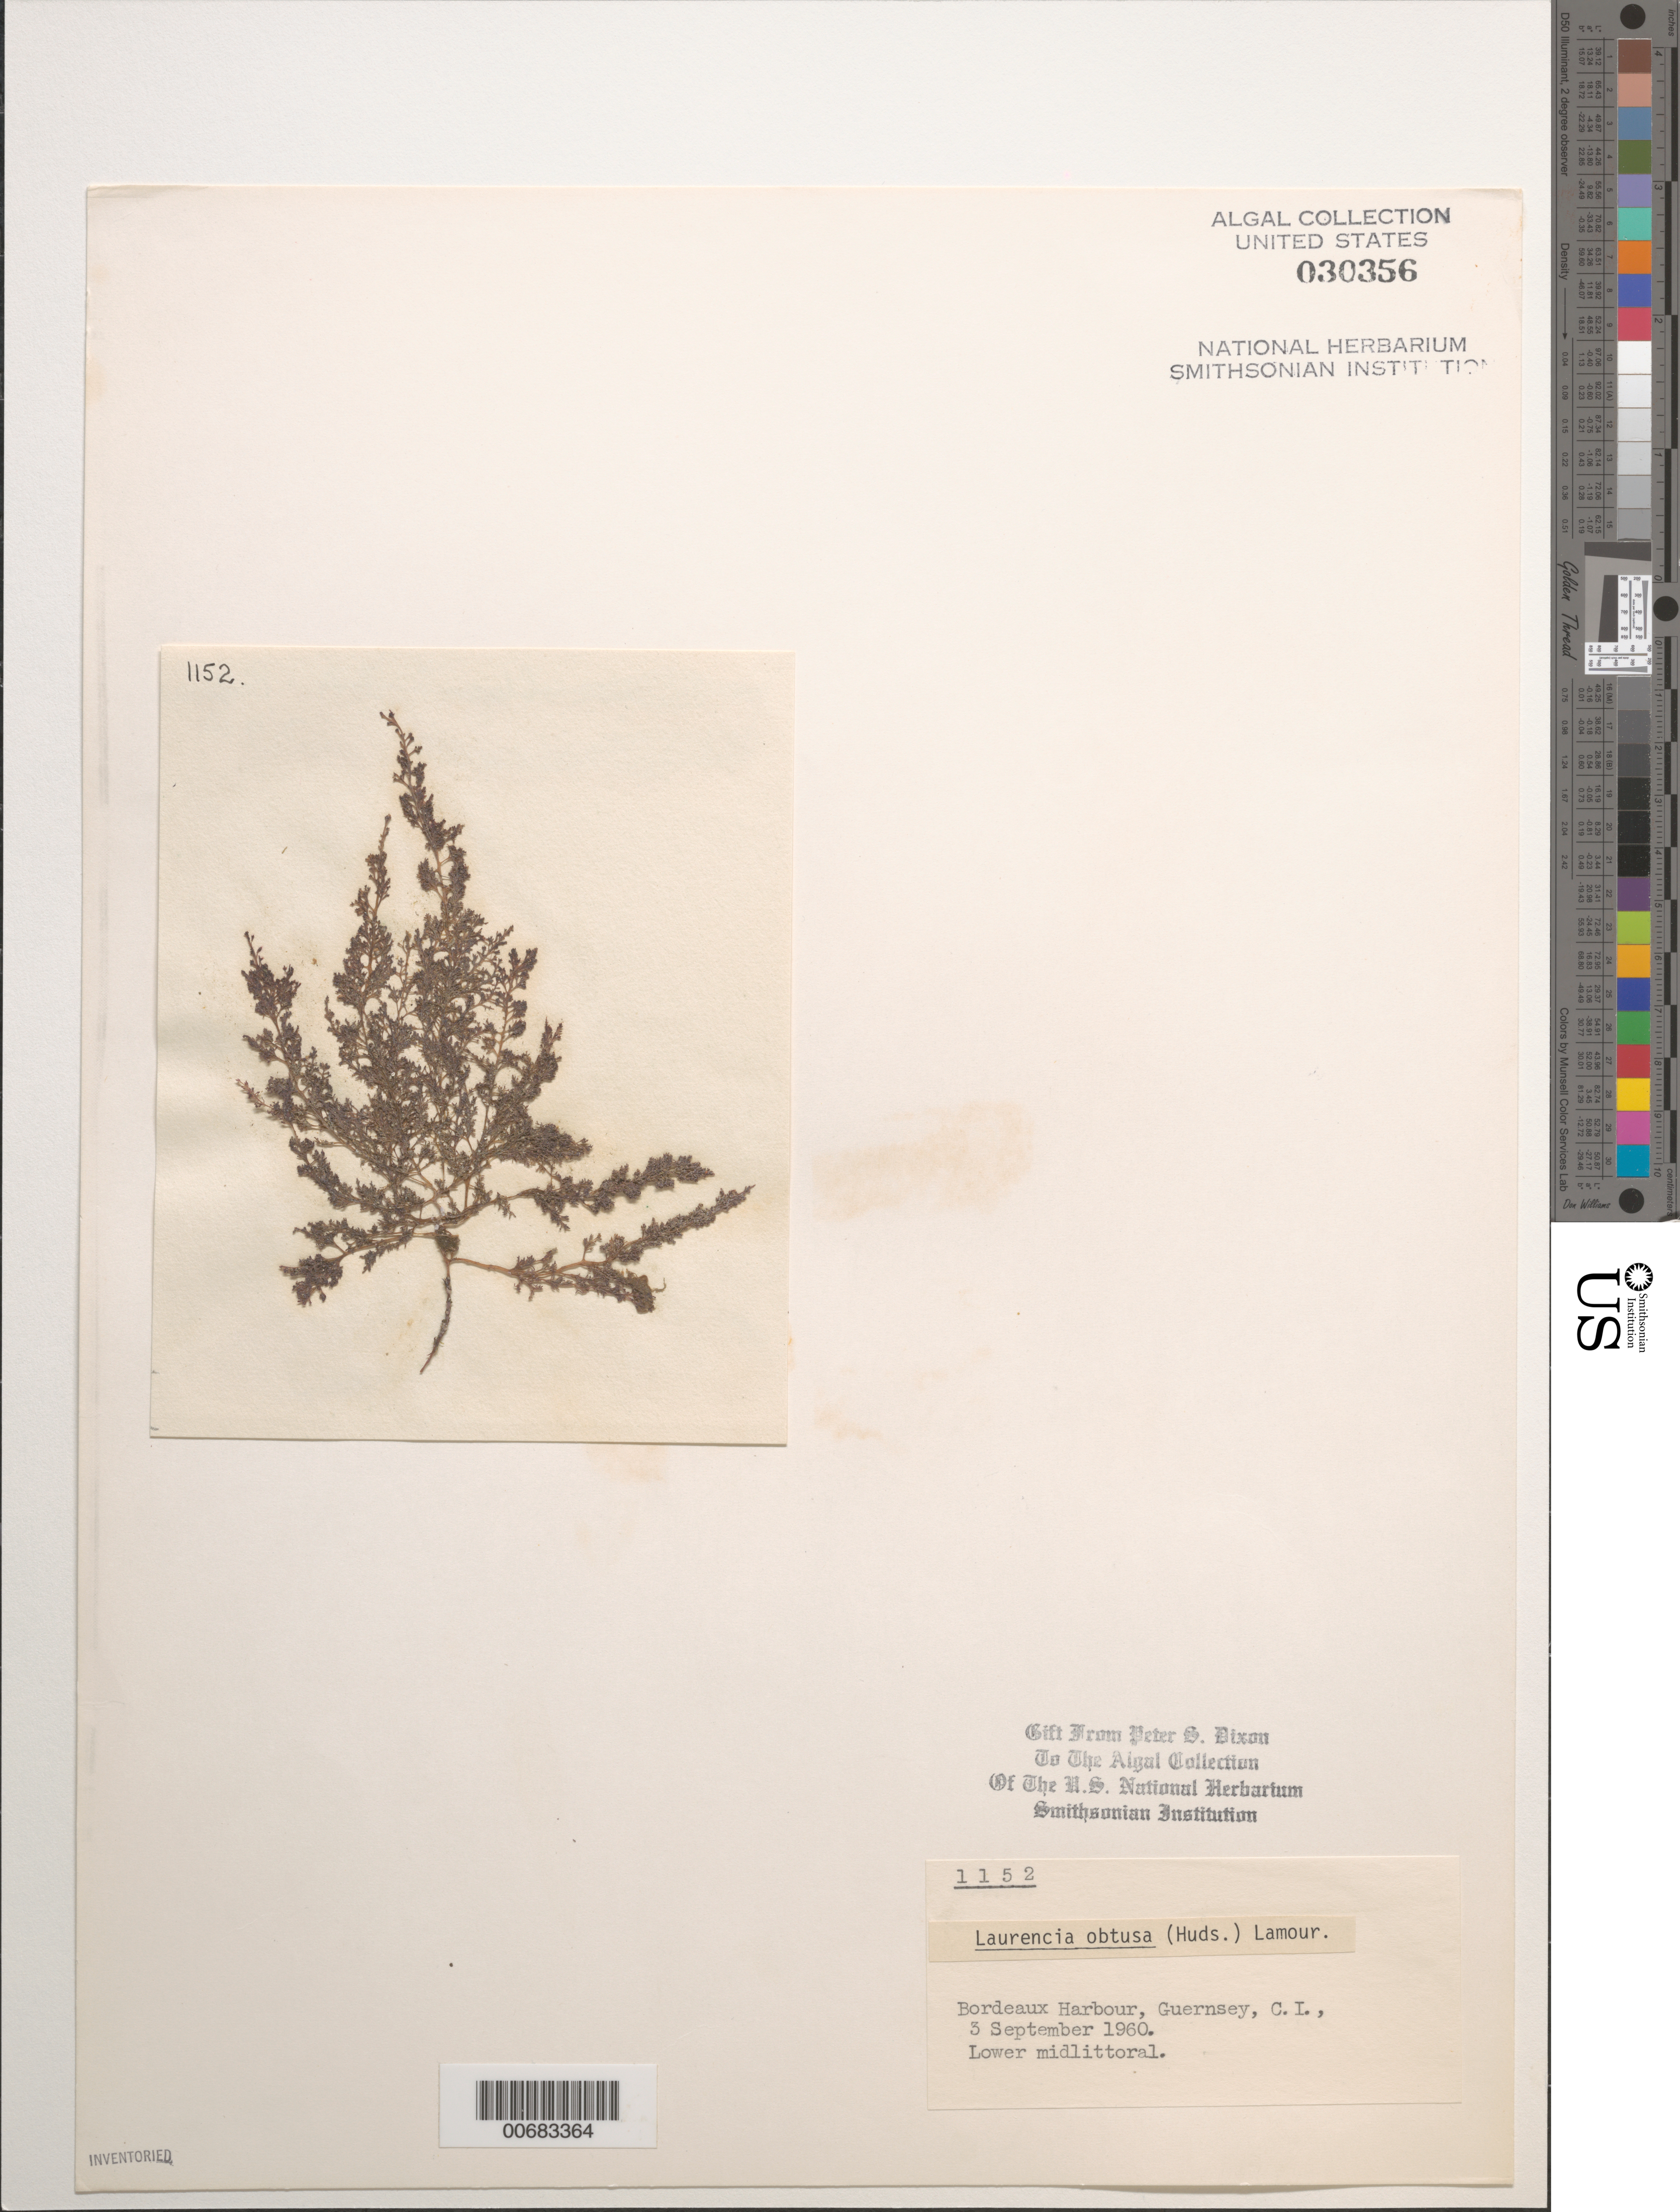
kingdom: Plantae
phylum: Rhodophyta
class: Florideophyceae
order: Ceramiales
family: Rhodomelaceae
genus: Laurencia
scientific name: Laurencia obtusa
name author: (Huds.) J.V.Lamouroux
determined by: Dixon, P. S.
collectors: P. S. Dixon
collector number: PSD 1152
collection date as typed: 03 Sep 1960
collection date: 1960-09-03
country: United Kingdom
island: Guernsey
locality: Bordeaux Harbor. Bailiwick of Guernsey.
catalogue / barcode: US 30356